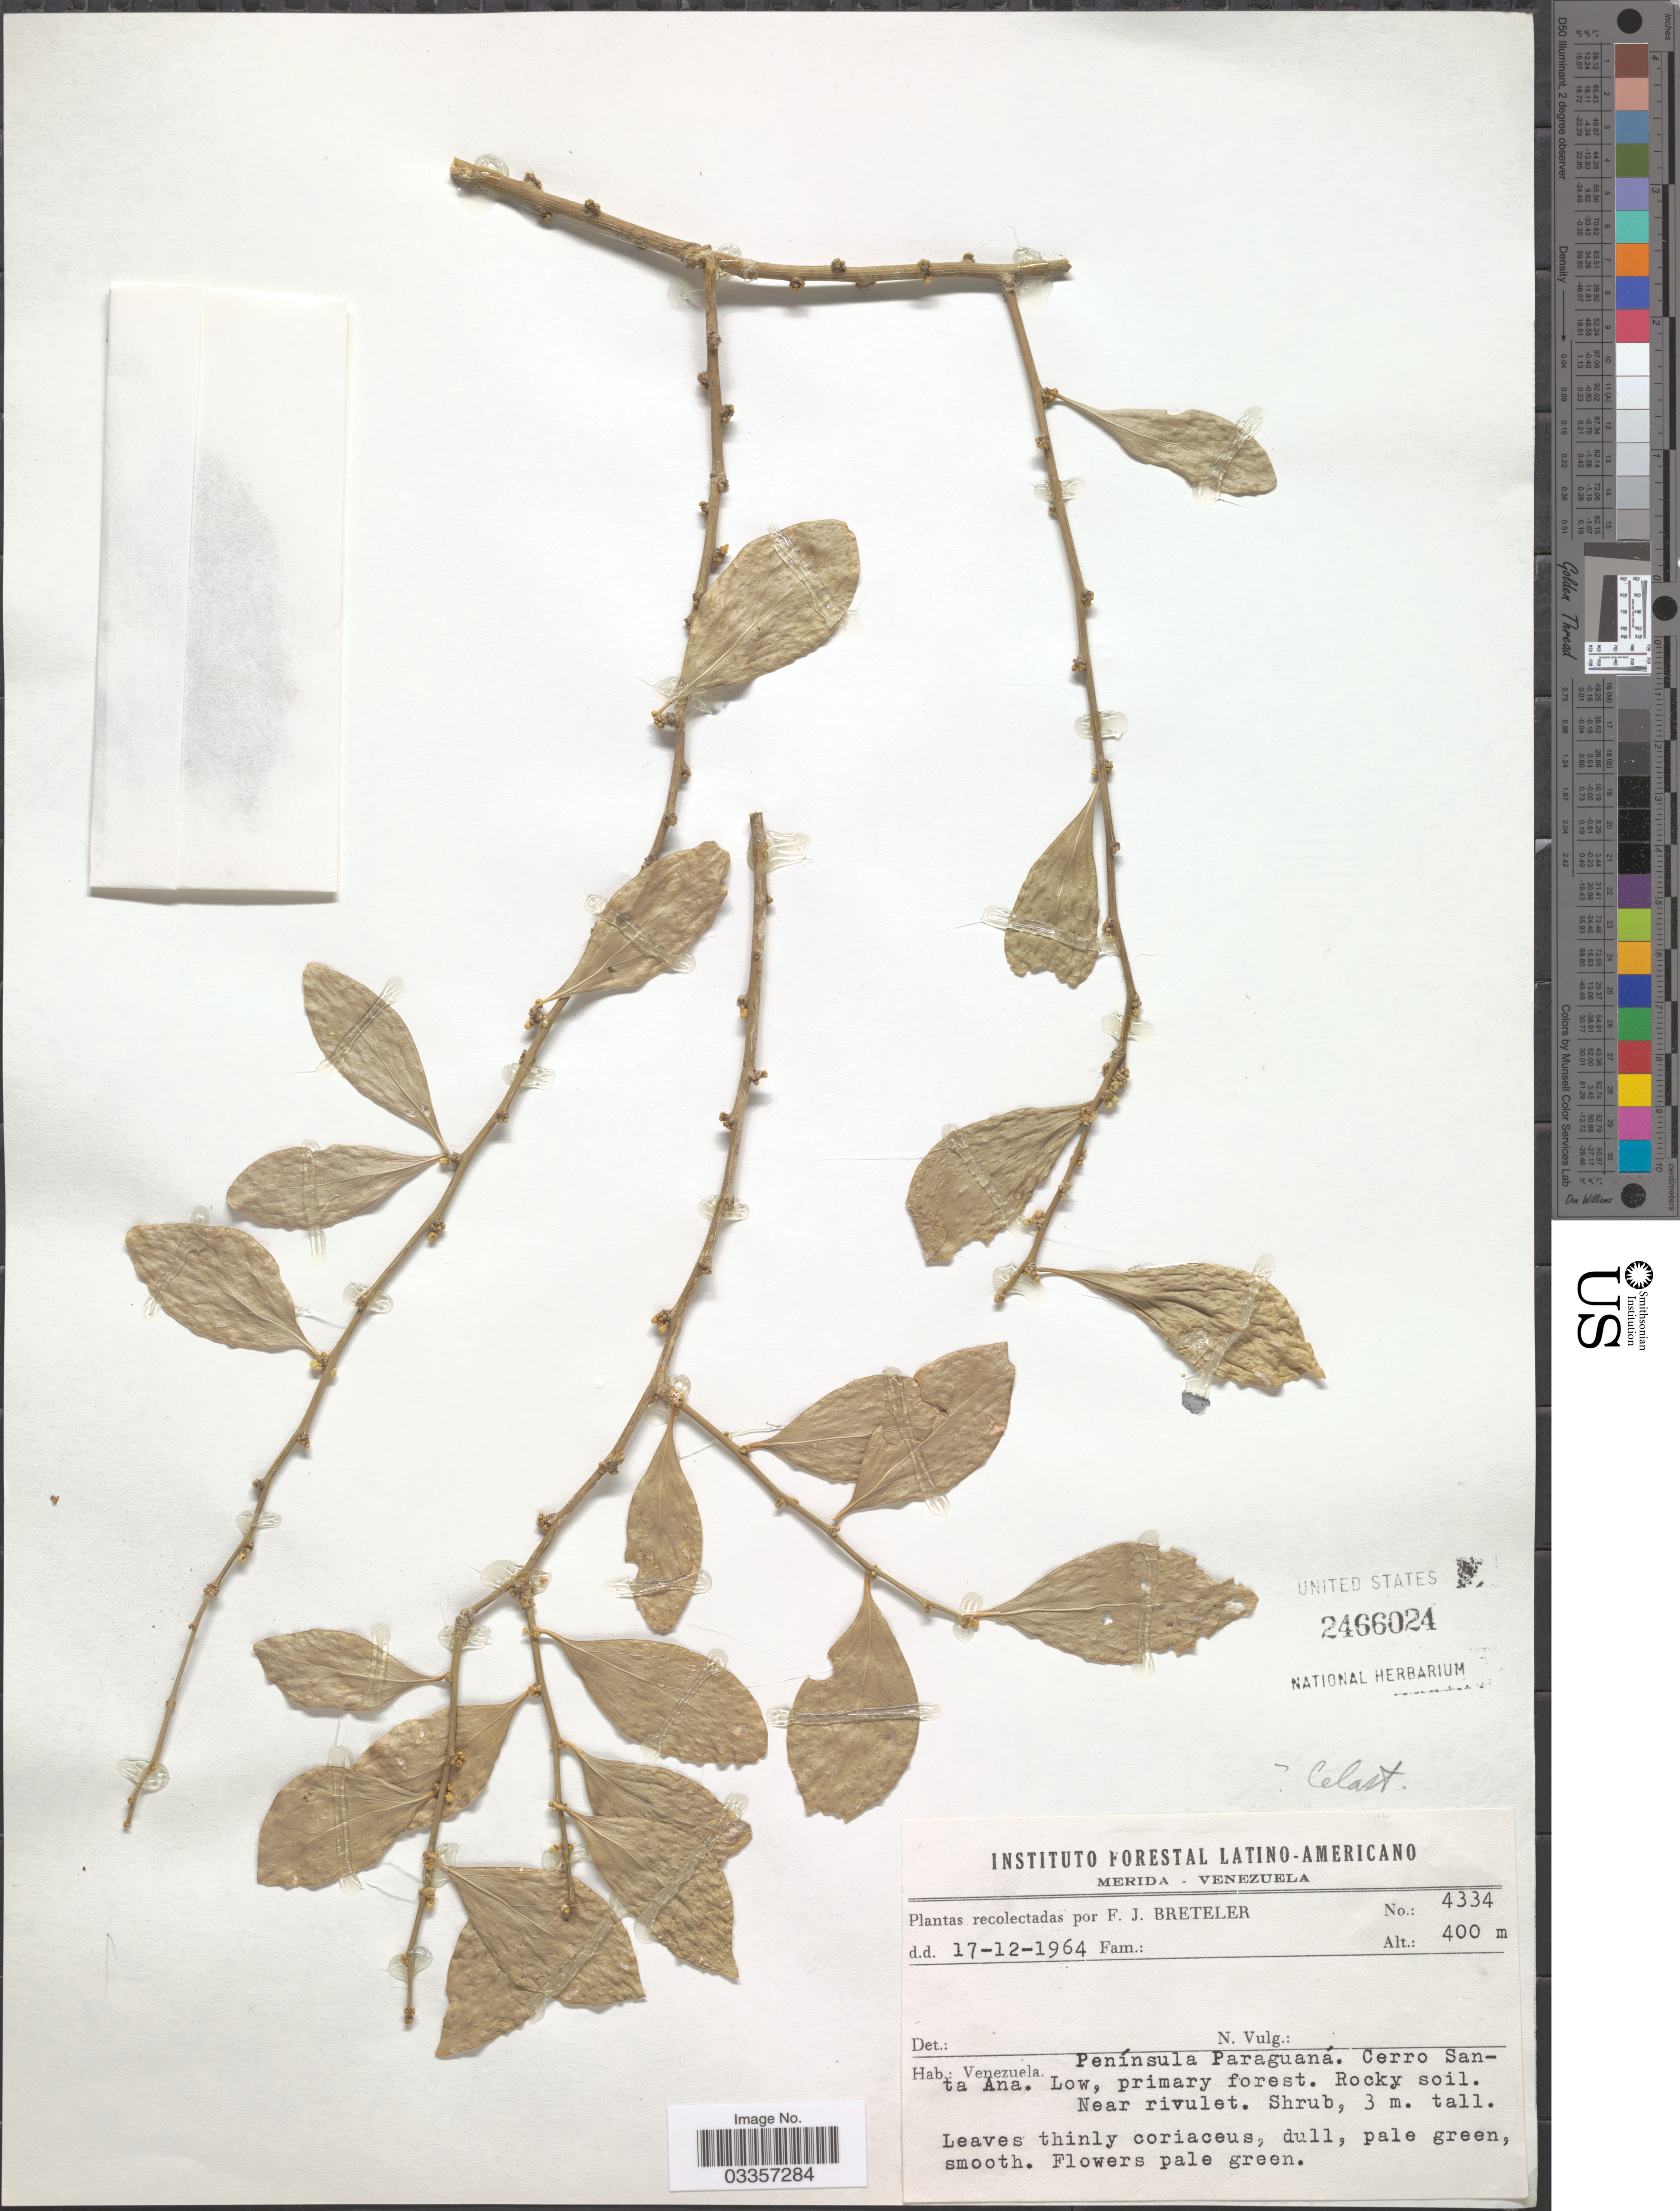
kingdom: Plantae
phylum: Tracheophyta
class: Magnoliopsida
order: Celastrales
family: Celastraceae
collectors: F. J. Breteler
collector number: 4334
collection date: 1964-12-17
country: Venezuela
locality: Península Paraguaná. Cerro Santa Ana.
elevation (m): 400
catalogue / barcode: US 2466024